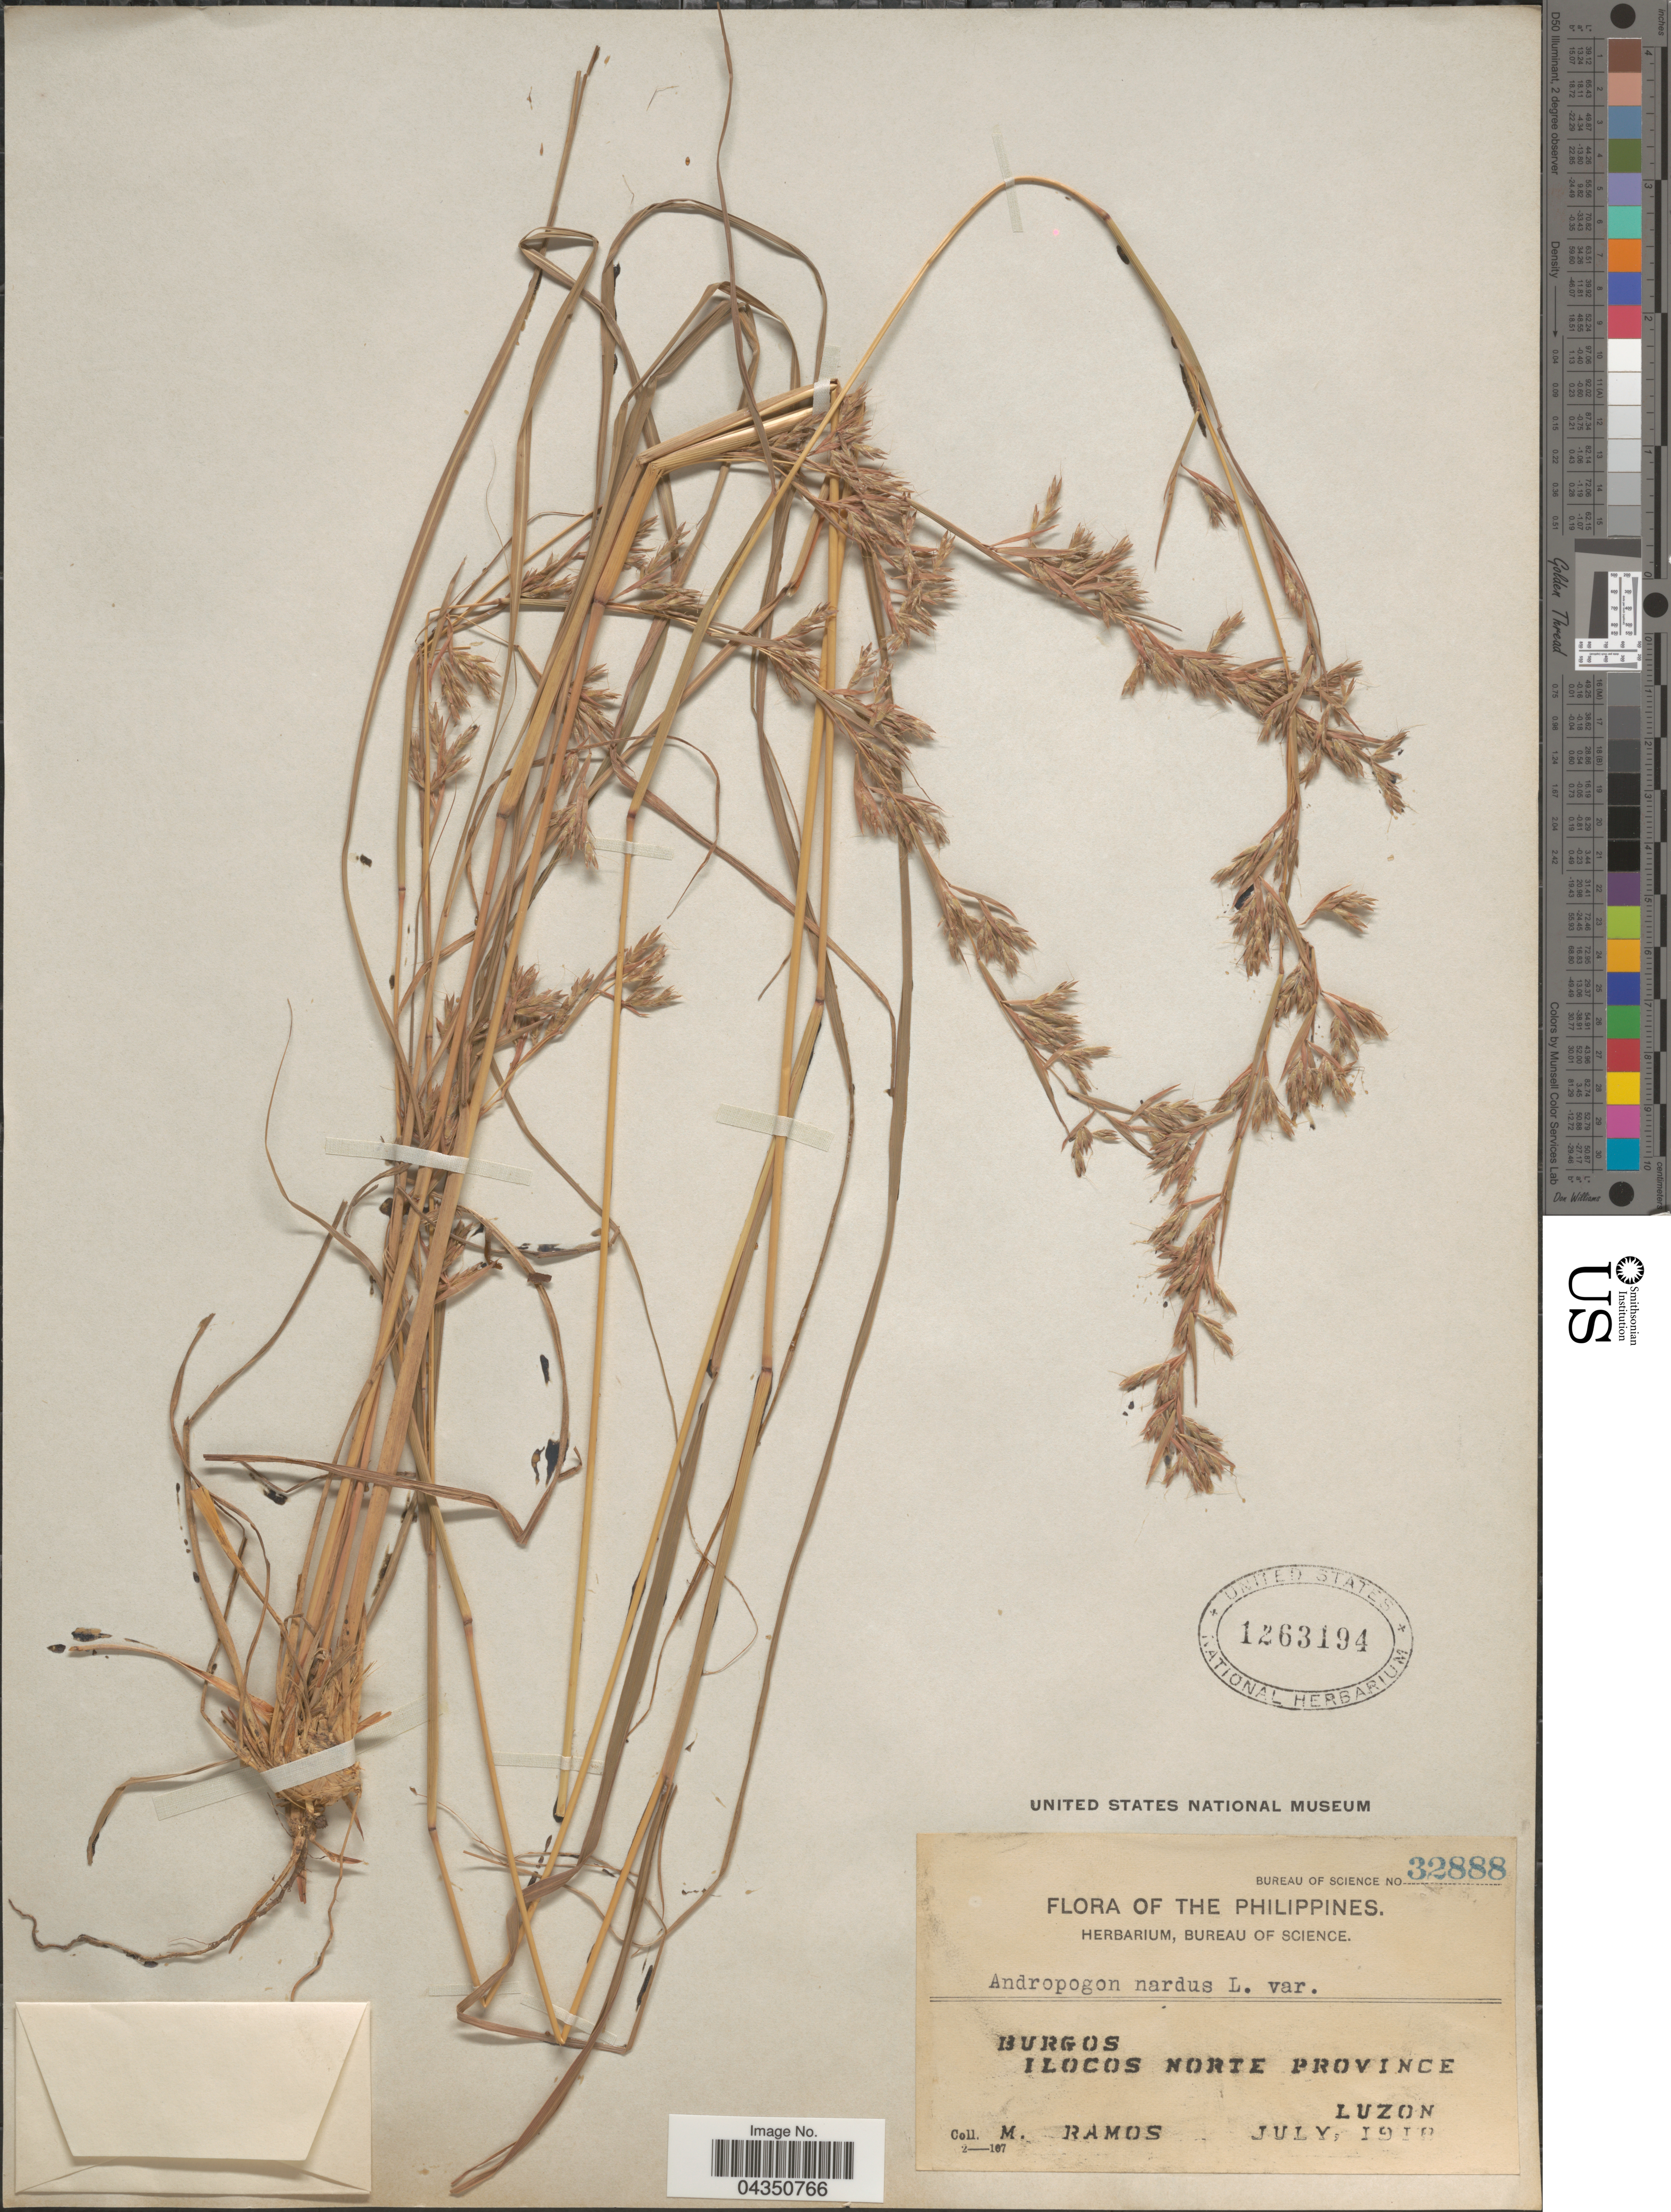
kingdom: Plantae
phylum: Tracheophyta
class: Liliopsida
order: Poales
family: Poaceae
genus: Cymbopogon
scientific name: Cymbopogon tortilis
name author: (J. Presl) A. Camus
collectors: M. Ramos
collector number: Bureau of Science 32888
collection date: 1910-07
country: Philippines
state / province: Ilocos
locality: Burgos. Ilocos Norte Province. Luzon.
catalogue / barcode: US 1263194